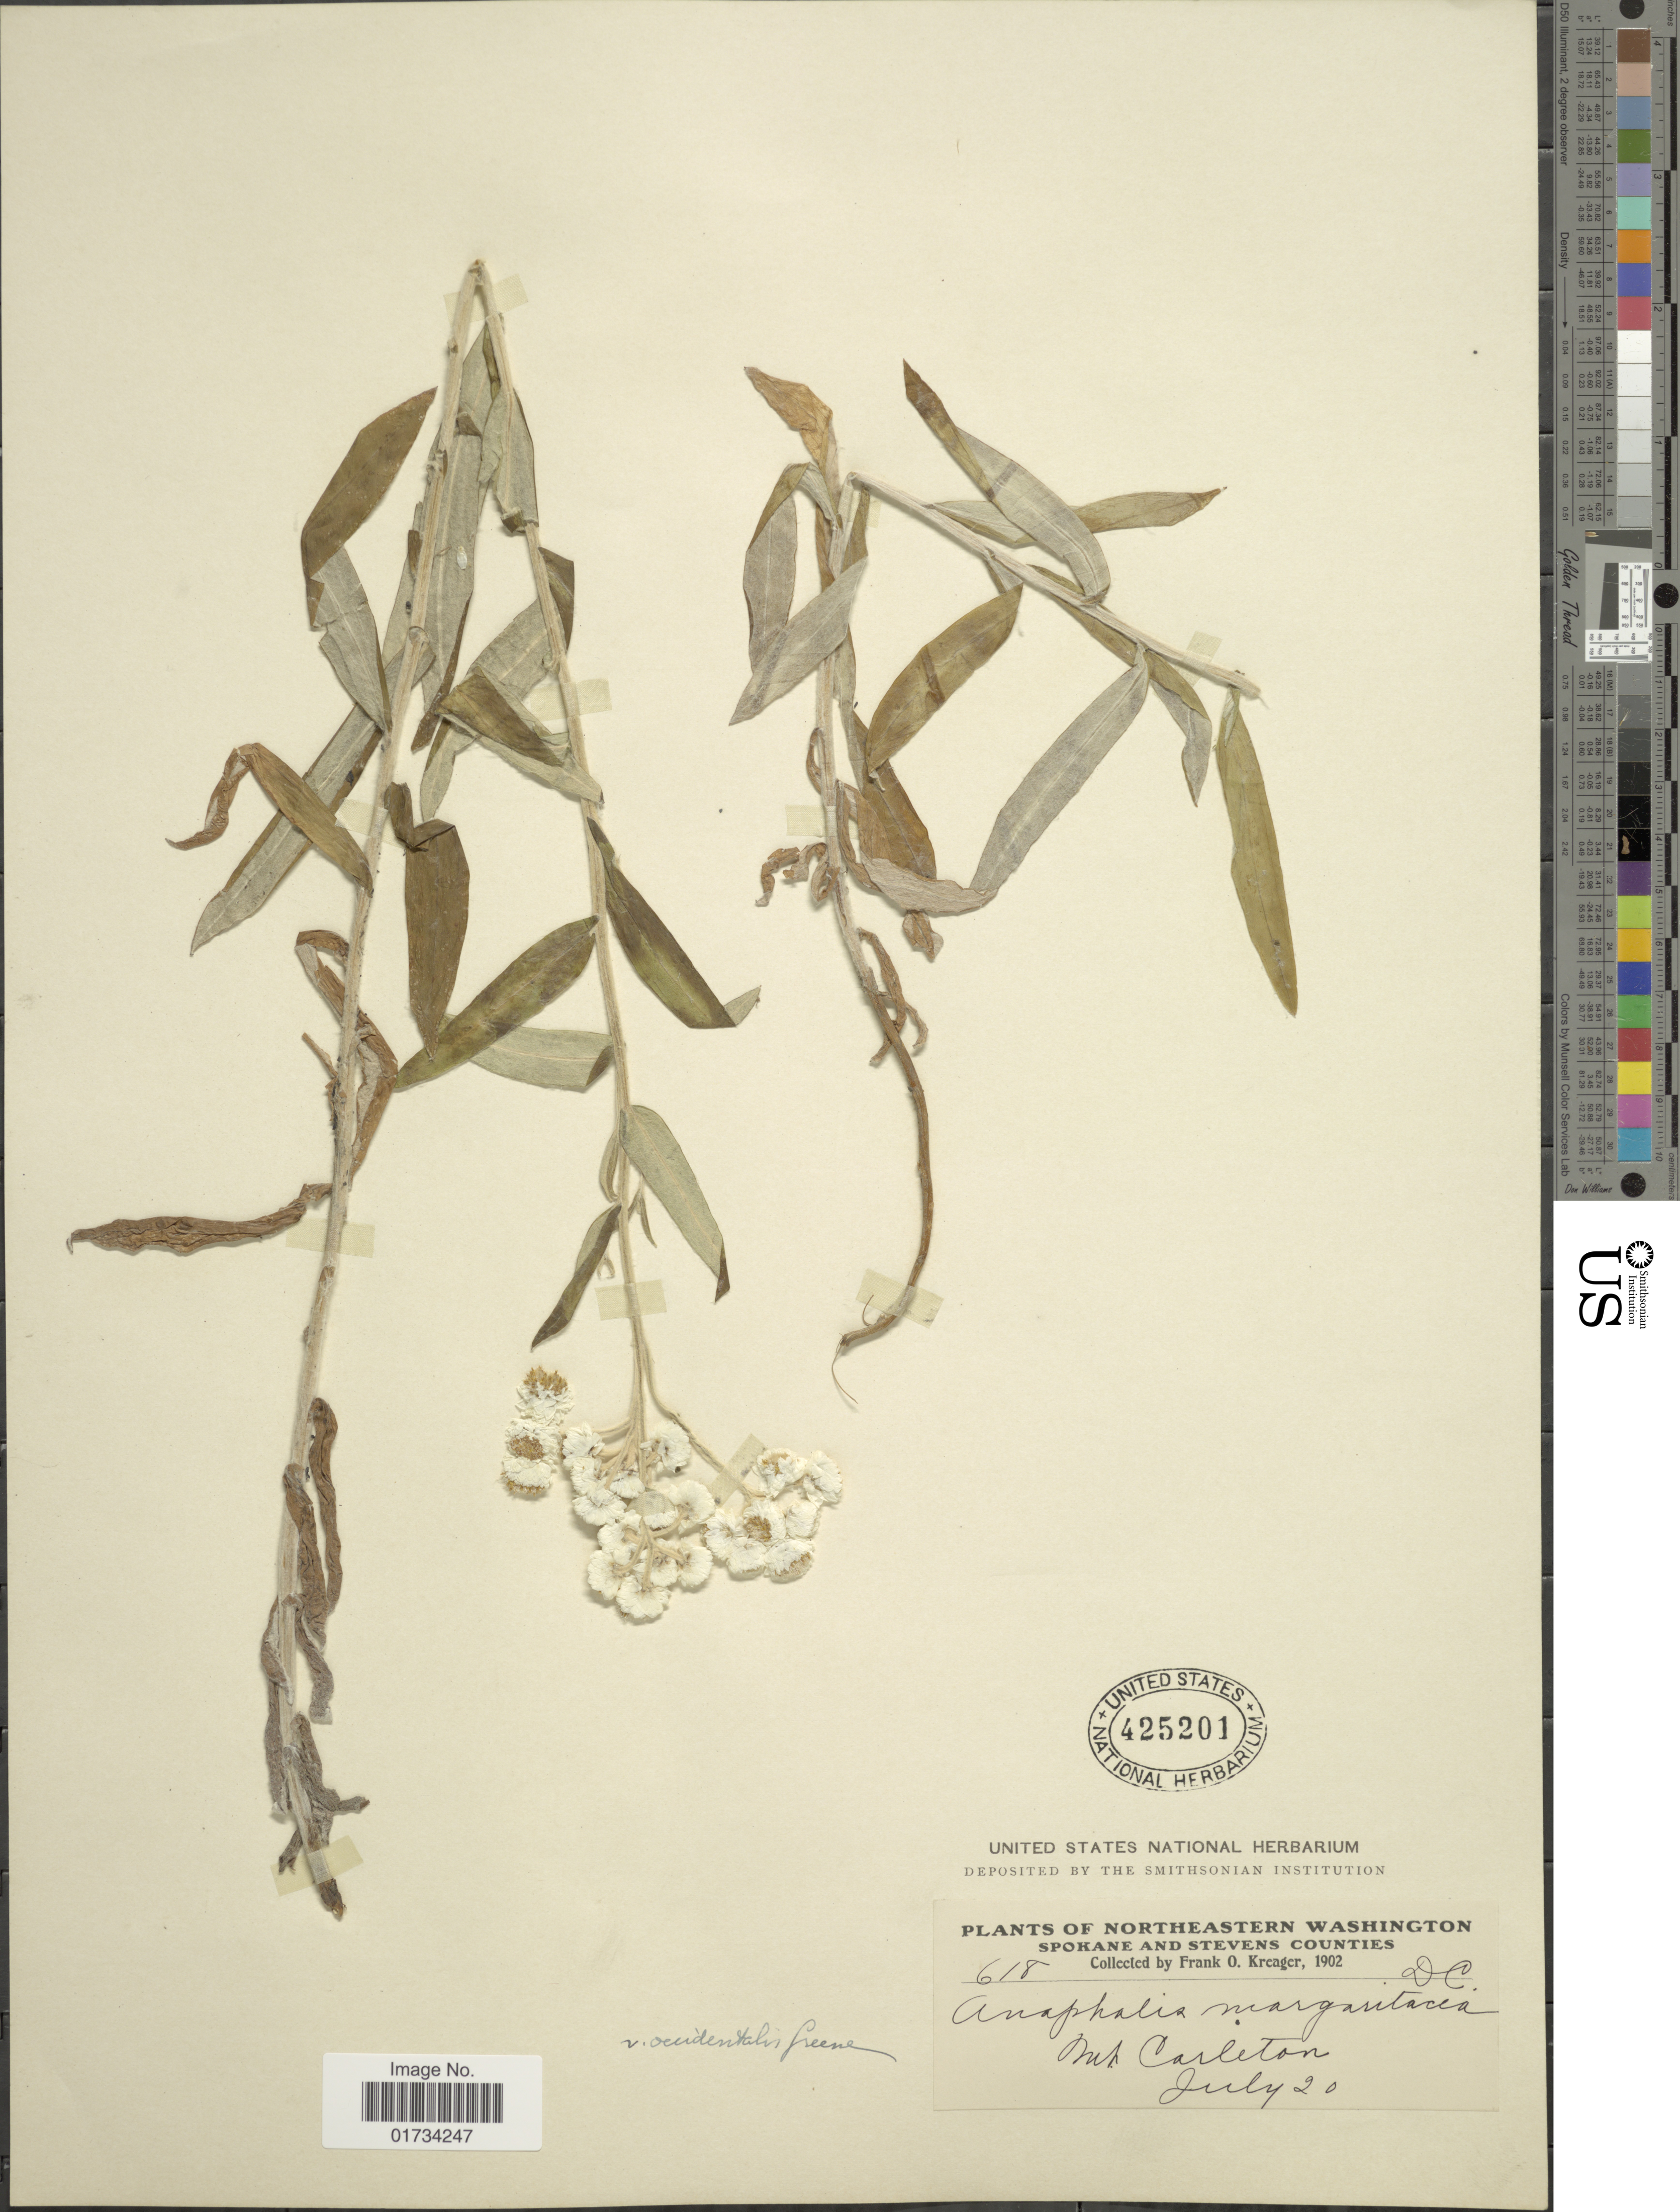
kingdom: Plantae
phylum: Tracheophyta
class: Magnoliopsida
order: Asterales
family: Asteraceae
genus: Anaphalis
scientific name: Anaphalis margaritacea var. occidentalis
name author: Greene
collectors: F. Kreager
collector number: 618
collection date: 1902-07-20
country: United States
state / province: Washington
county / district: Spokane / Stevens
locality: Northeastern Washington, Spokane and Stevens Counties, Mt. Carleton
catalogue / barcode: US 425201